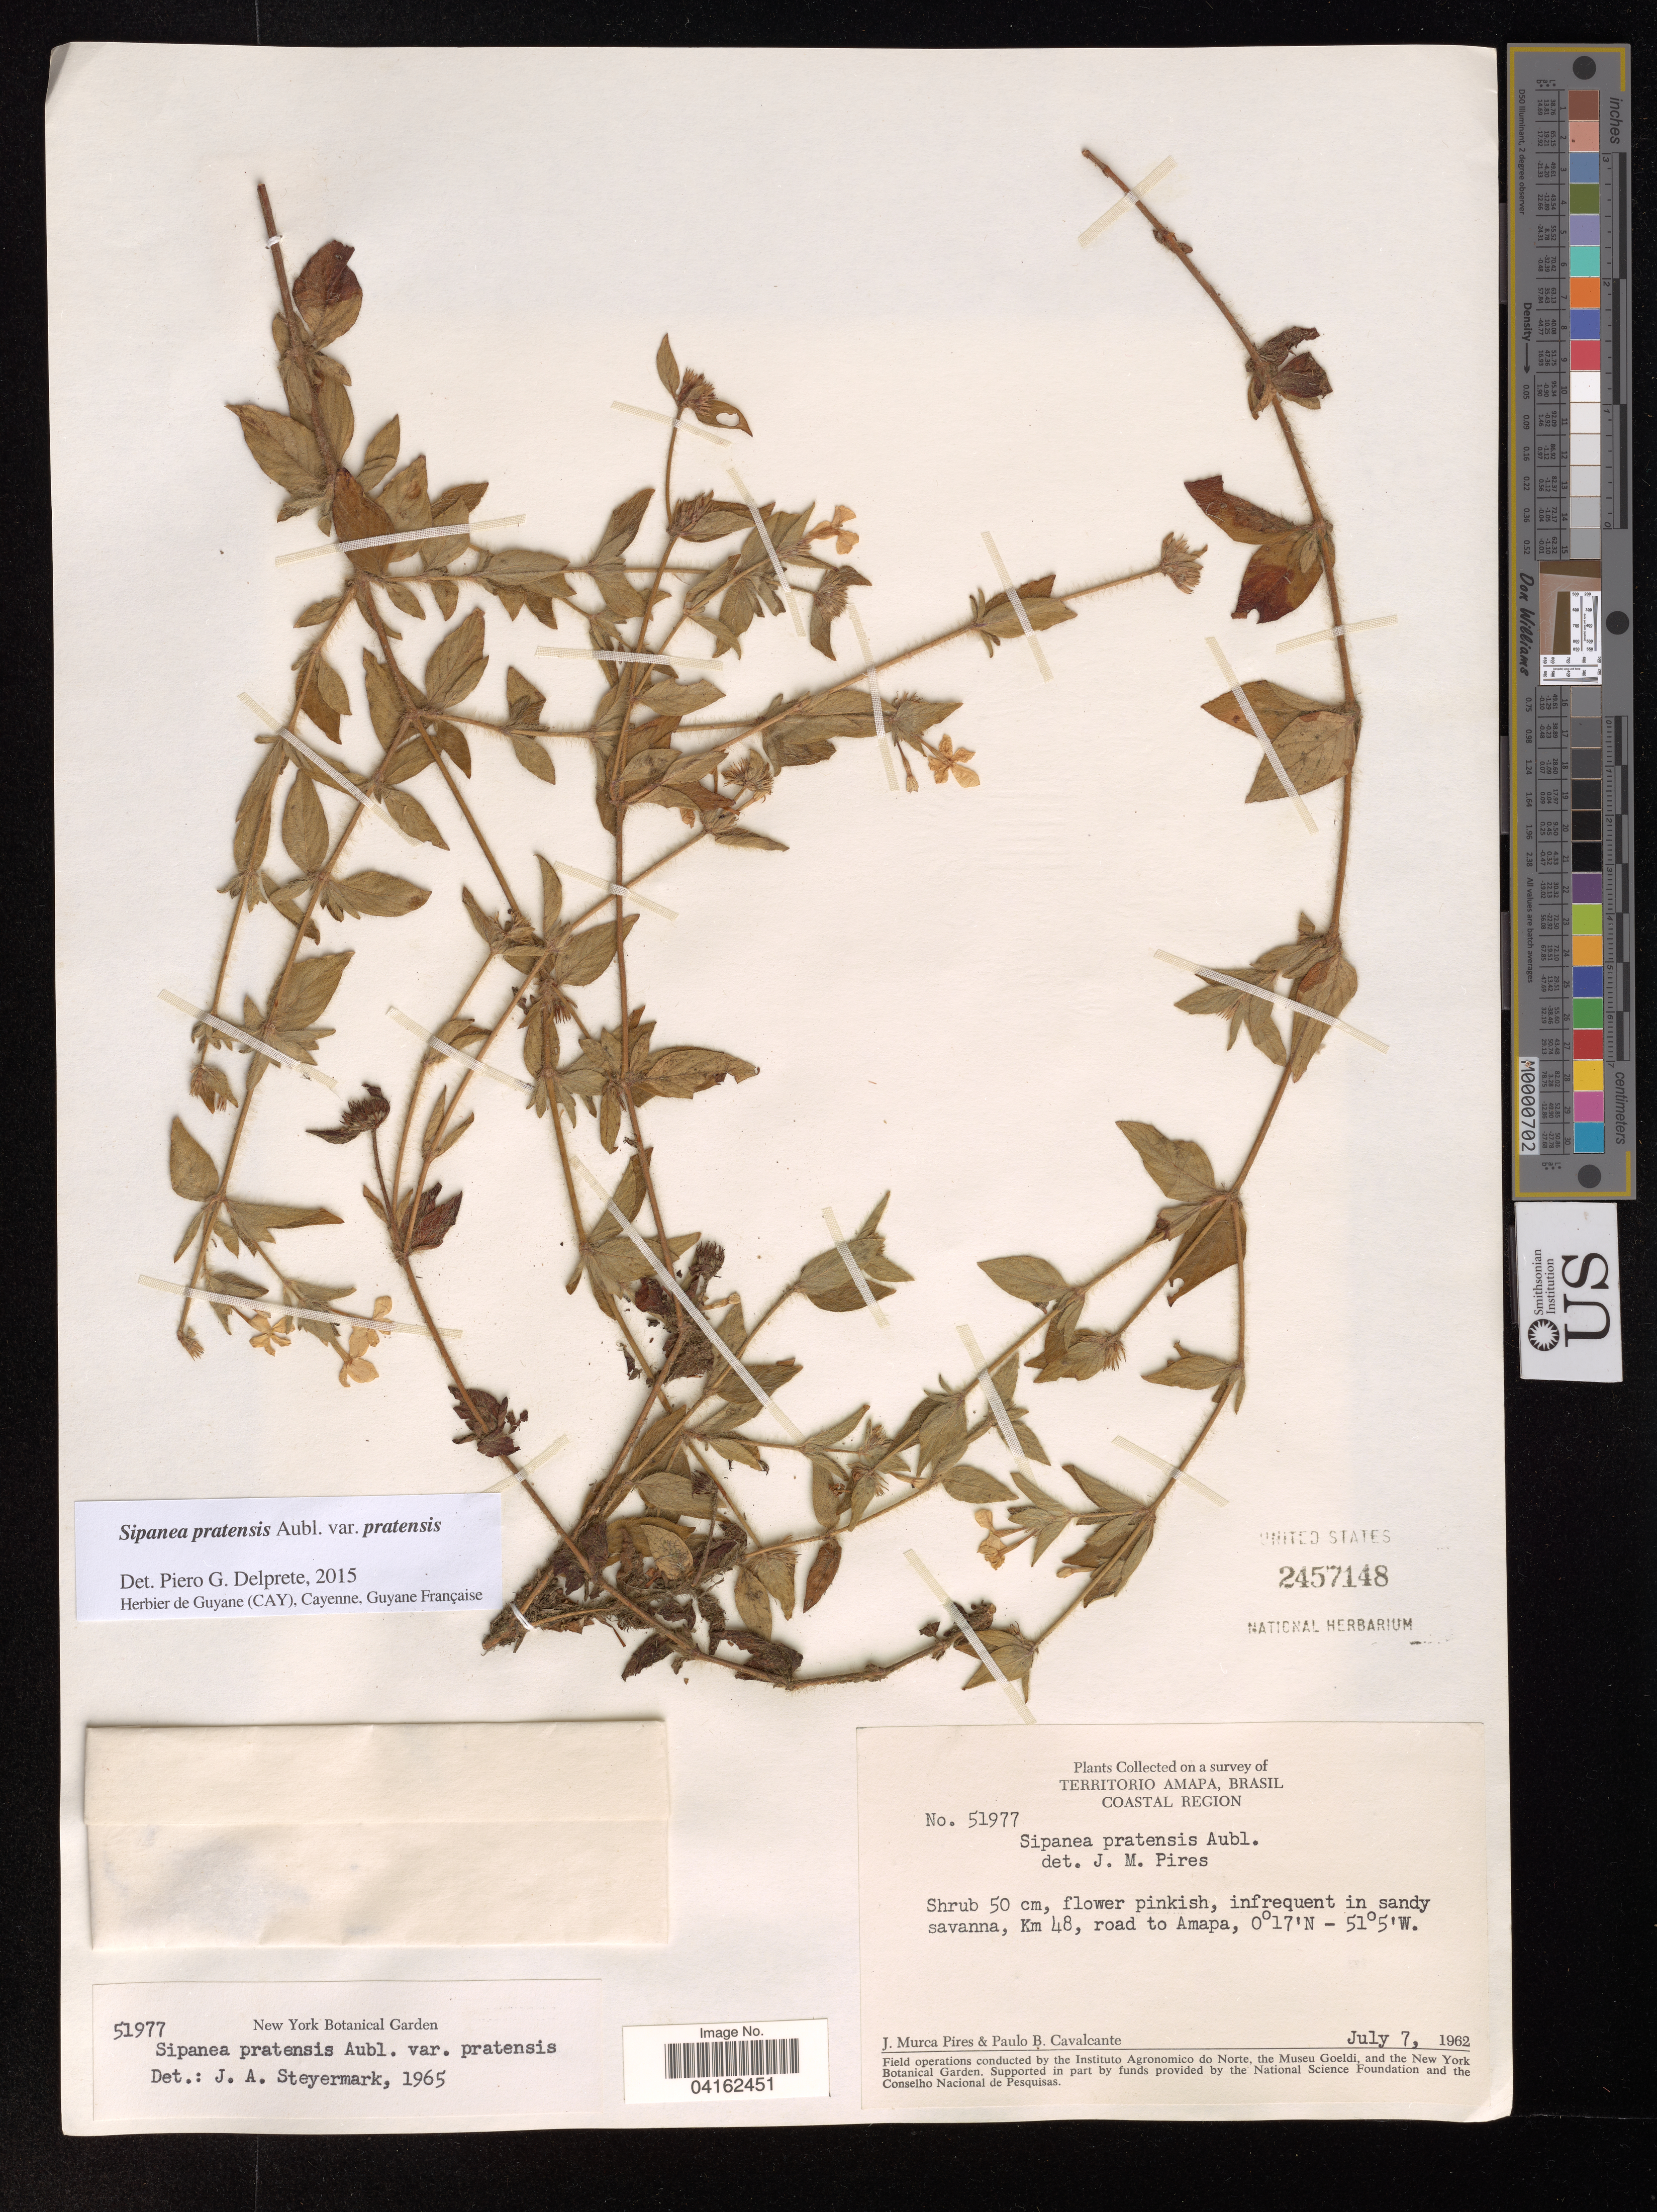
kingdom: Plantae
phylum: Tracheophyta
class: Magnoliopsida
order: Gentianales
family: Rubiaceae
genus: Sipanea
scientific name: Sipanea pratensis var. pratensis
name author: Aubl.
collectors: J. M. Pires & P. B. Cavalcante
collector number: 51977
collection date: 1962-07-07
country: Brazil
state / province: Amapá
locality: Coastal Region. Infrequent in sandy savanna, Km 48, road to Amapa.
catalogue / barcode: US 2457148